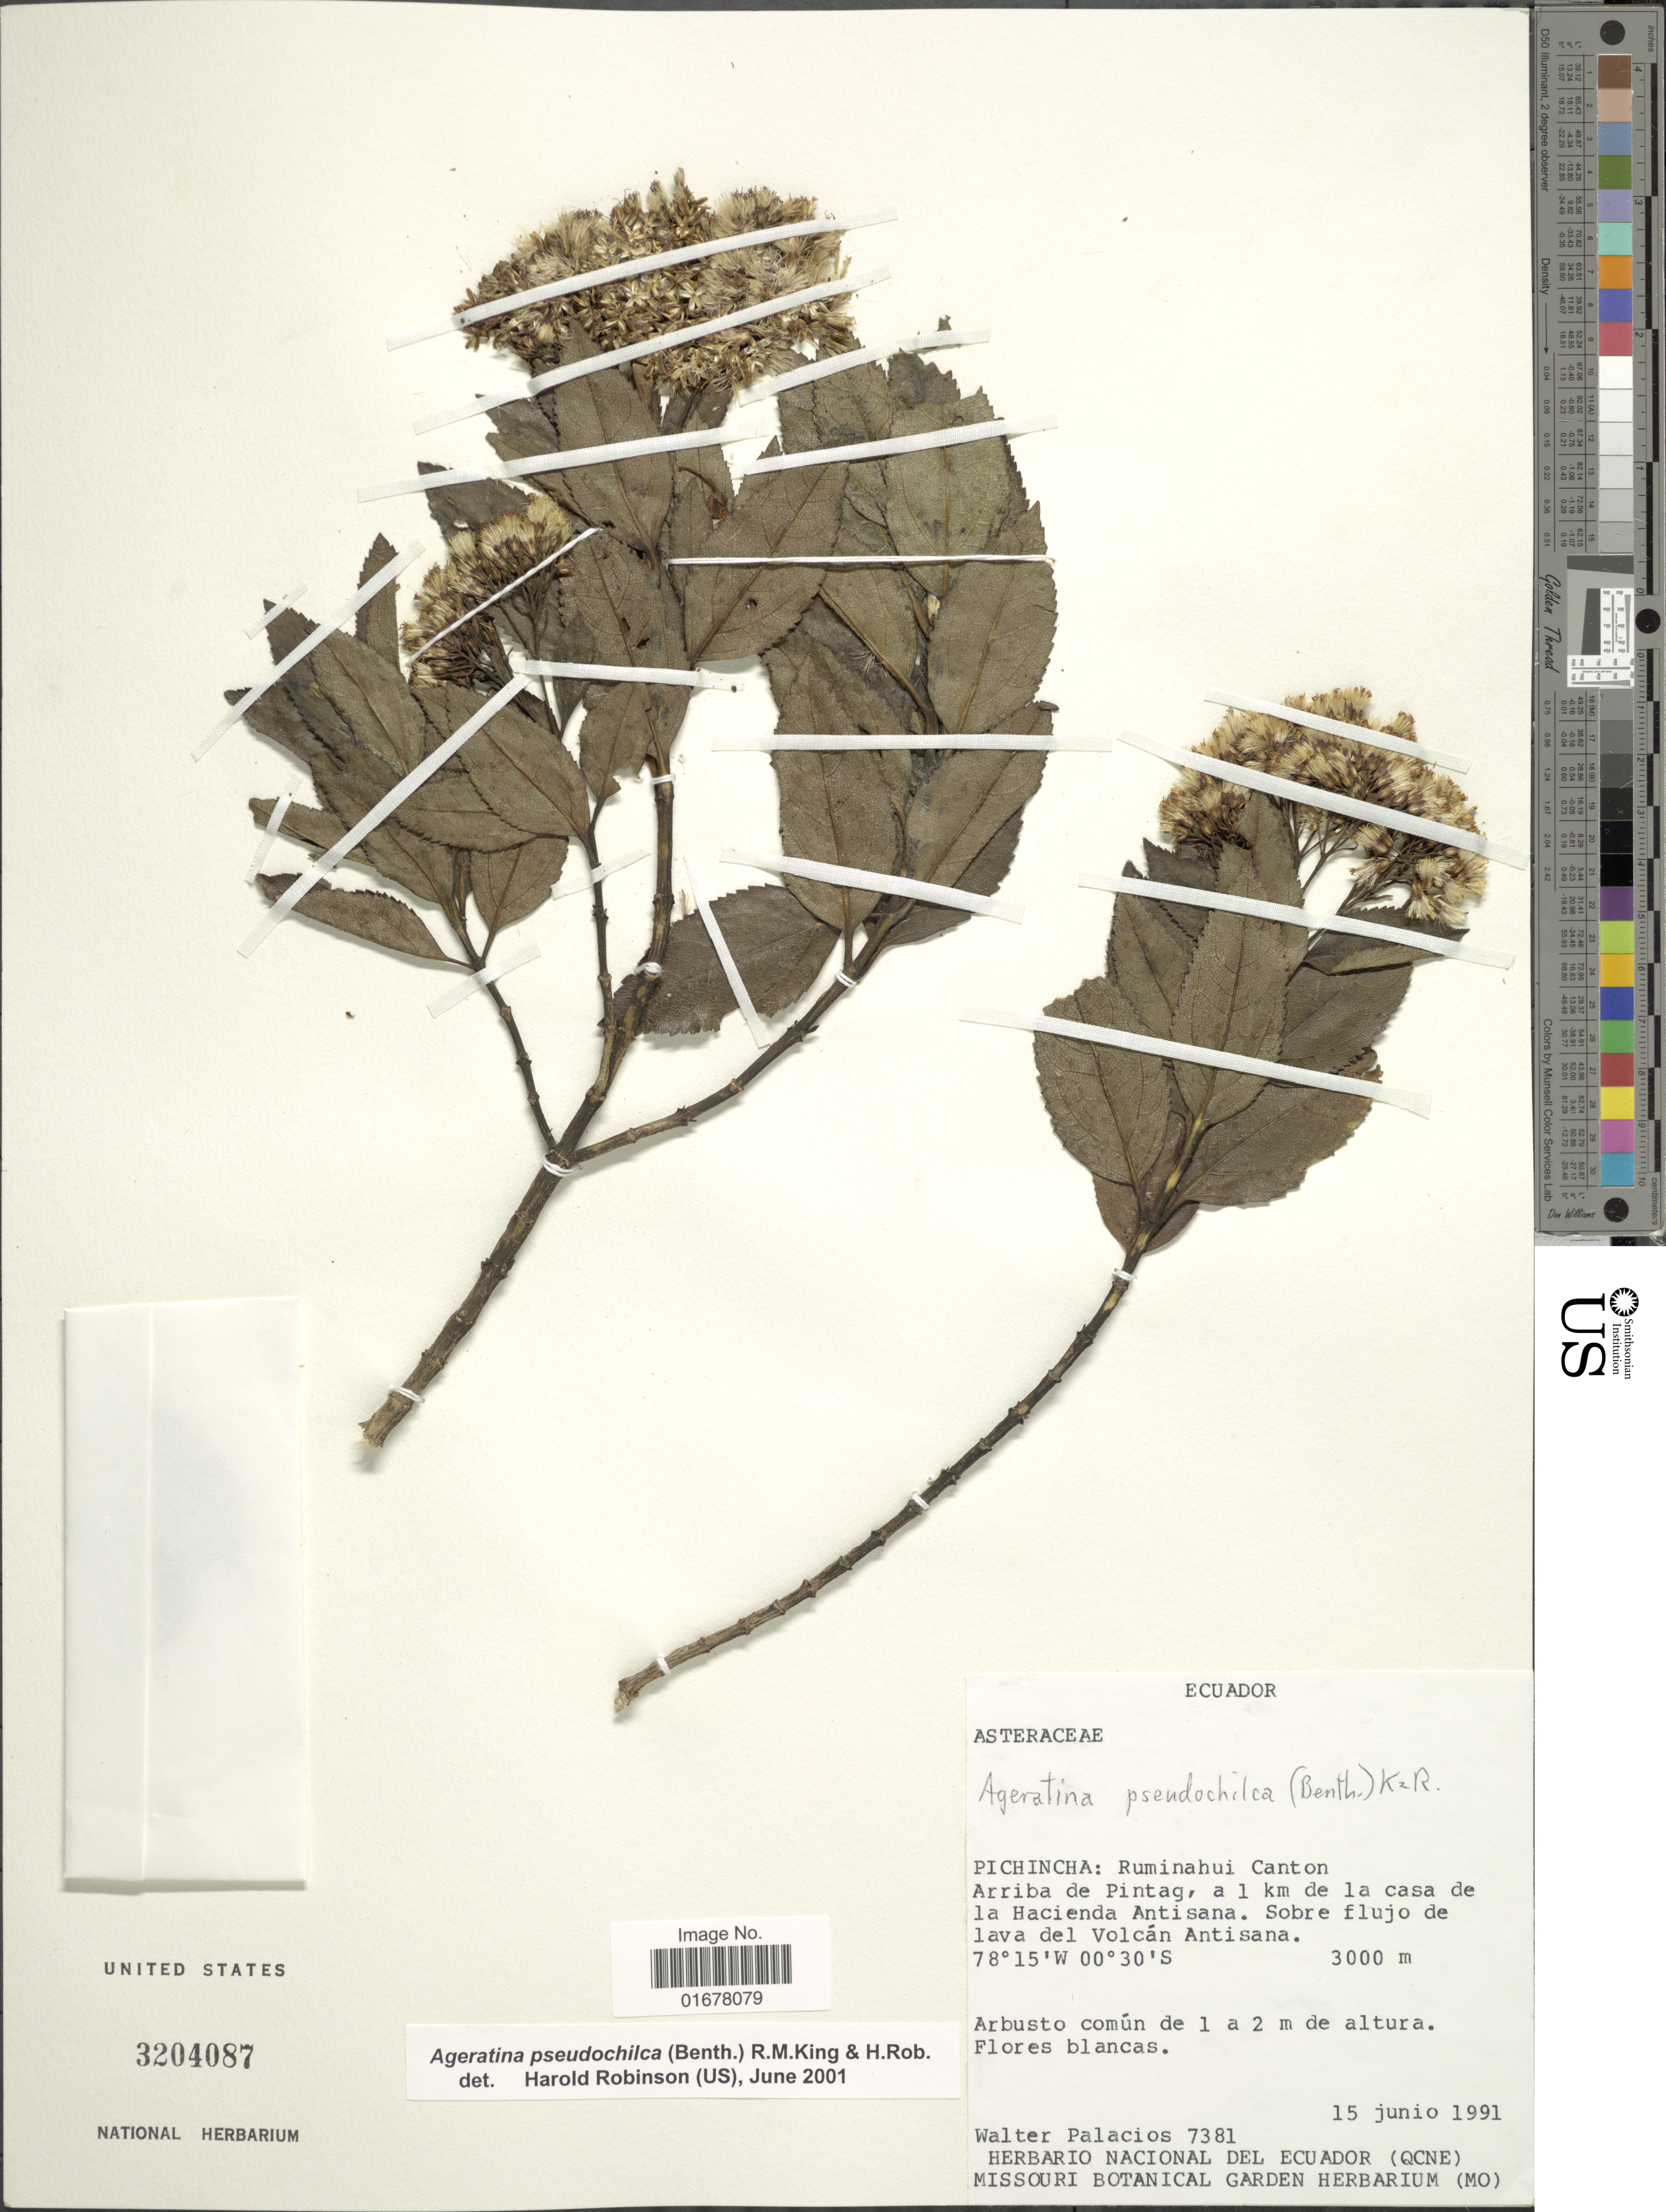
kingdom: Plantae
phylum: Tracheophyta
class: Magnoliopsida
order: Asterales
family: Asteraceae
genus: Ageratina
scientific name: Ageratina pseudochilca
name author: (Benth.) R.M. King & H. Rob.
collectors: W. Palacios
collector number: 7381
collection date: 1991-06-15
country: Ecuador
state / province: Pichincha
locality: Pichincha: Ruminahui Canton, Arriba de Pintag, a 1 km de la casa de la hacienda Antisana, Sobre flujo de lava del Volcan Antisana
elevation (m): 3000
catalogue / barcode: US 3204087